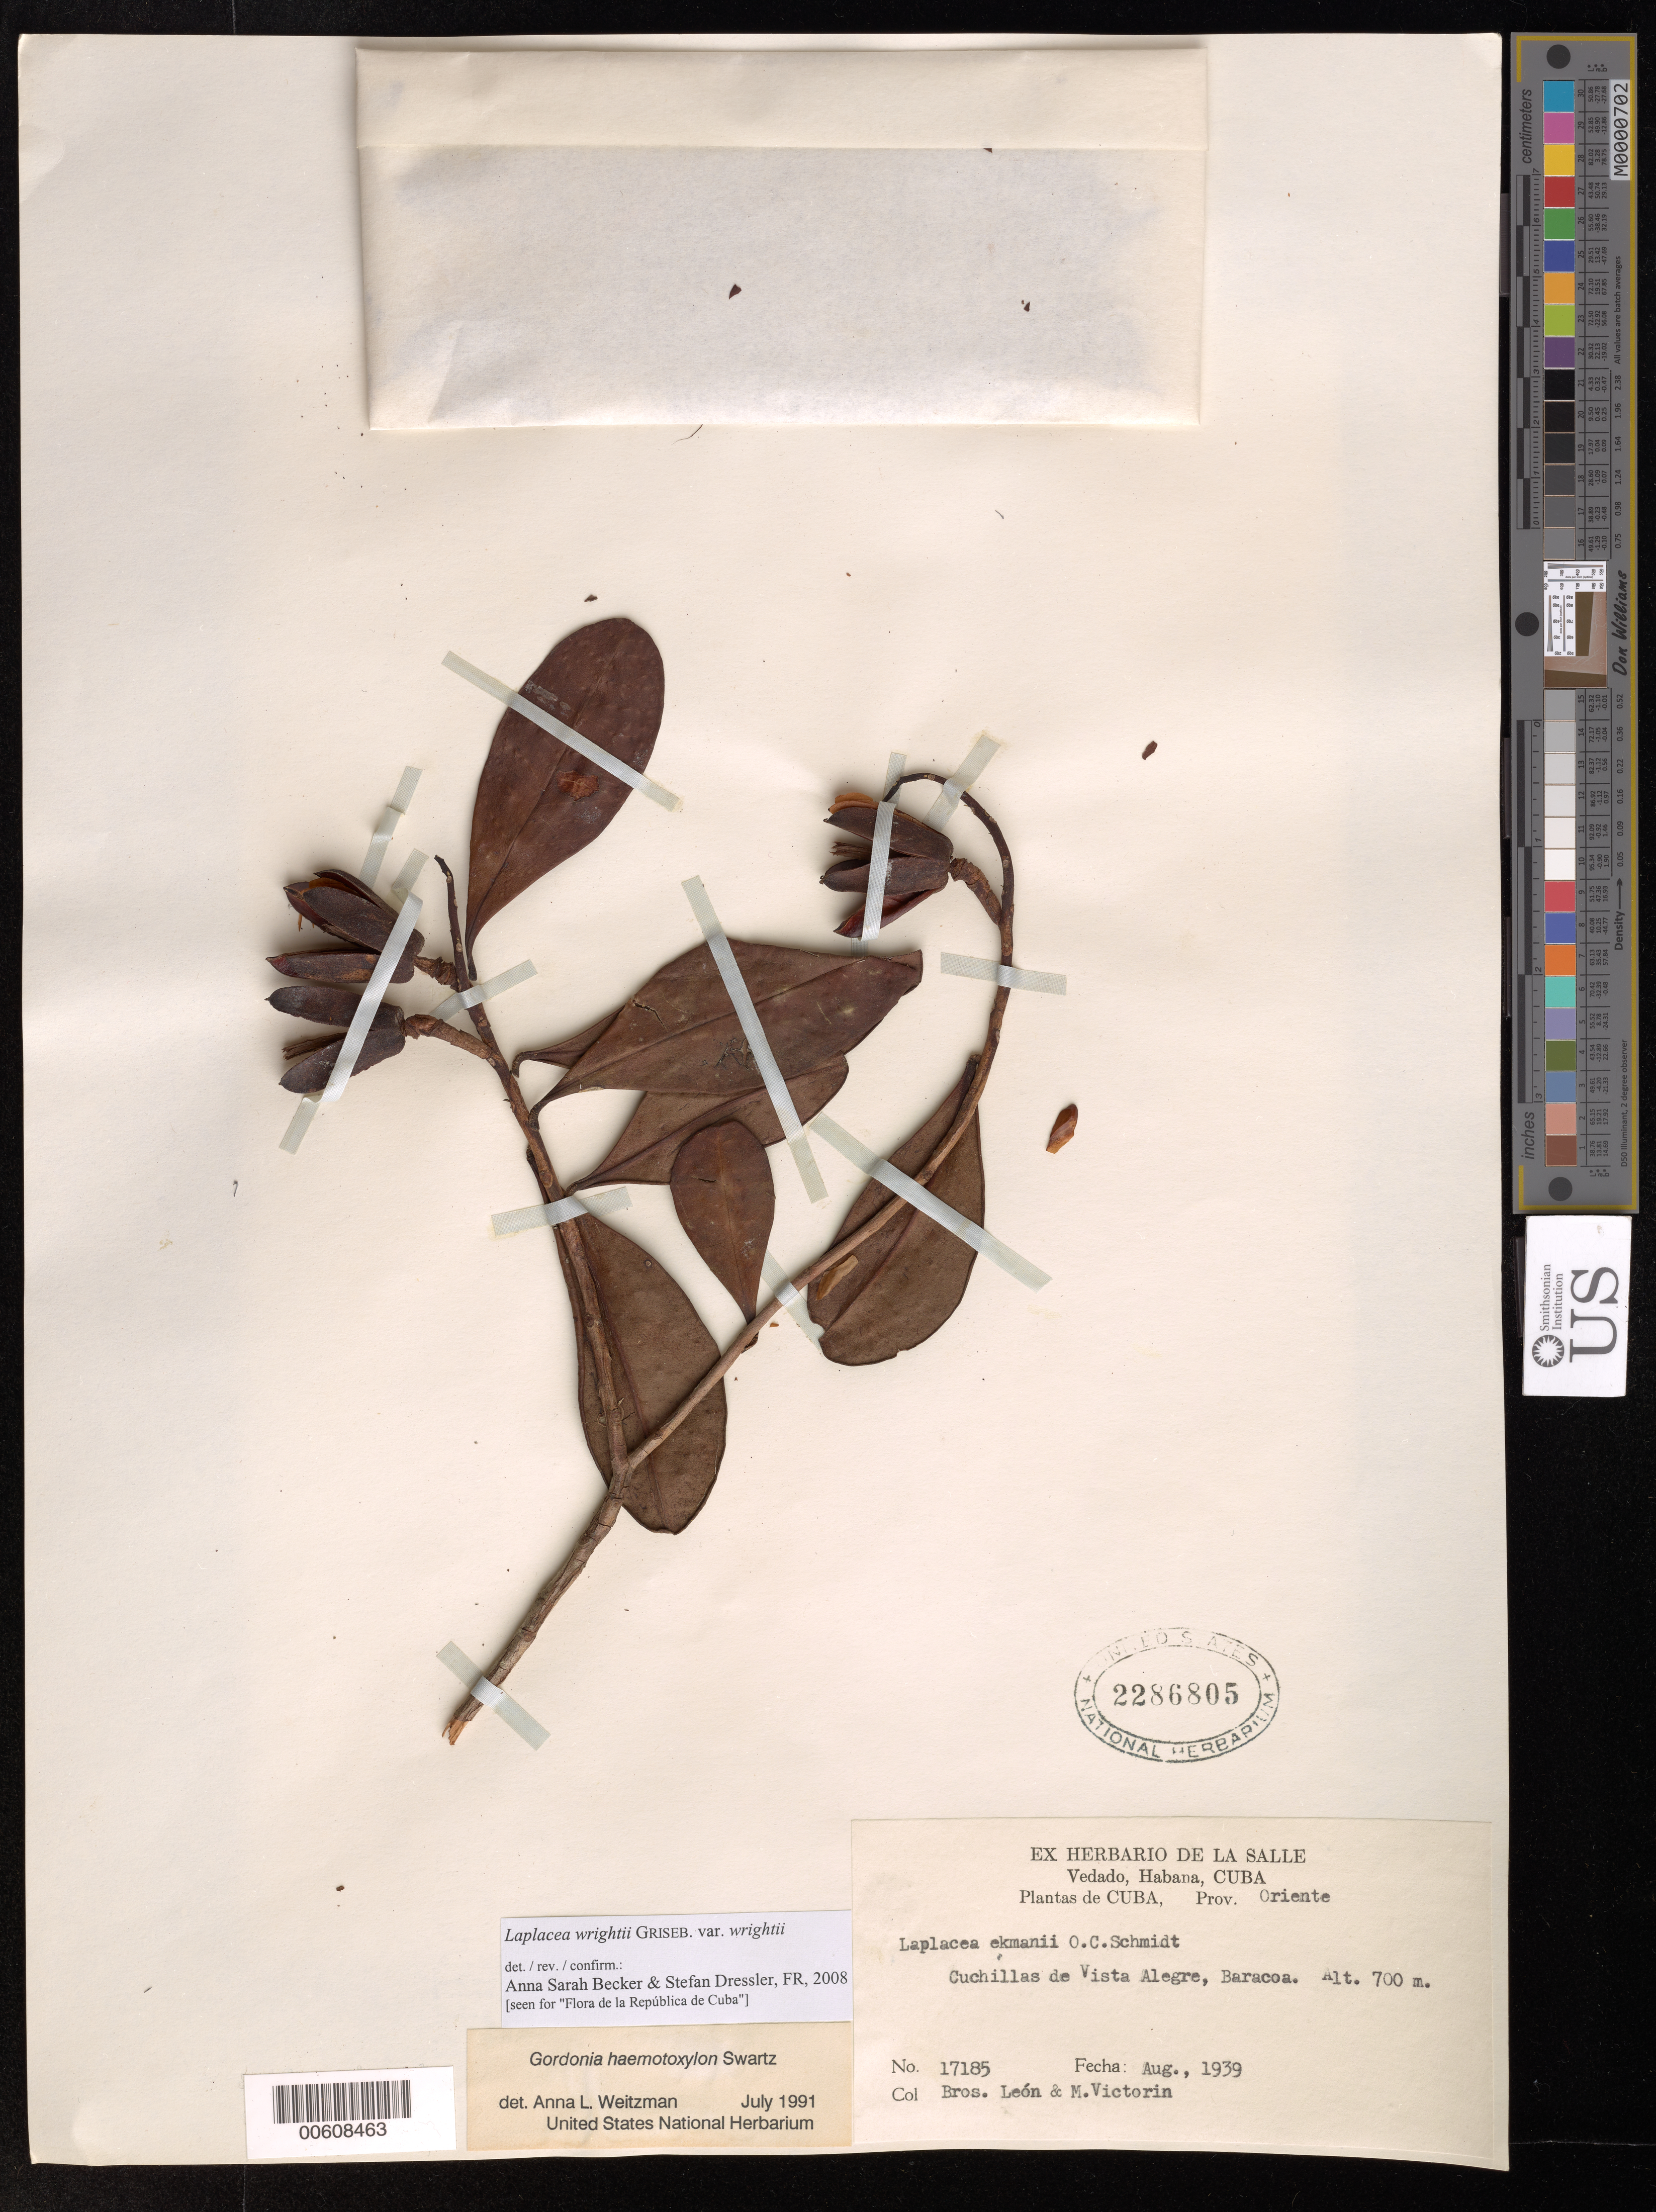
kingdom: Plantae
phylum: Tracheophyta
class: Magnoliopsida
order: Ericales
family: Theaceae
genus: Laplacea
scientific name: Laplacea wrightii var. wrightii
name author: Griseb.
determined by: Becker, Anna S.; Dressler, S.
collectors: Bro. León & Fr. Marie-Victorin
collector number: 17185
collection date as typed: Aug 1939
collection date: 1939-08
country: Cuba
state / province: Oriente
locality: Cuchillas de Vista Alegre, Baracoa.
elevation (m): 700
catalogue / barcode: US 2286805